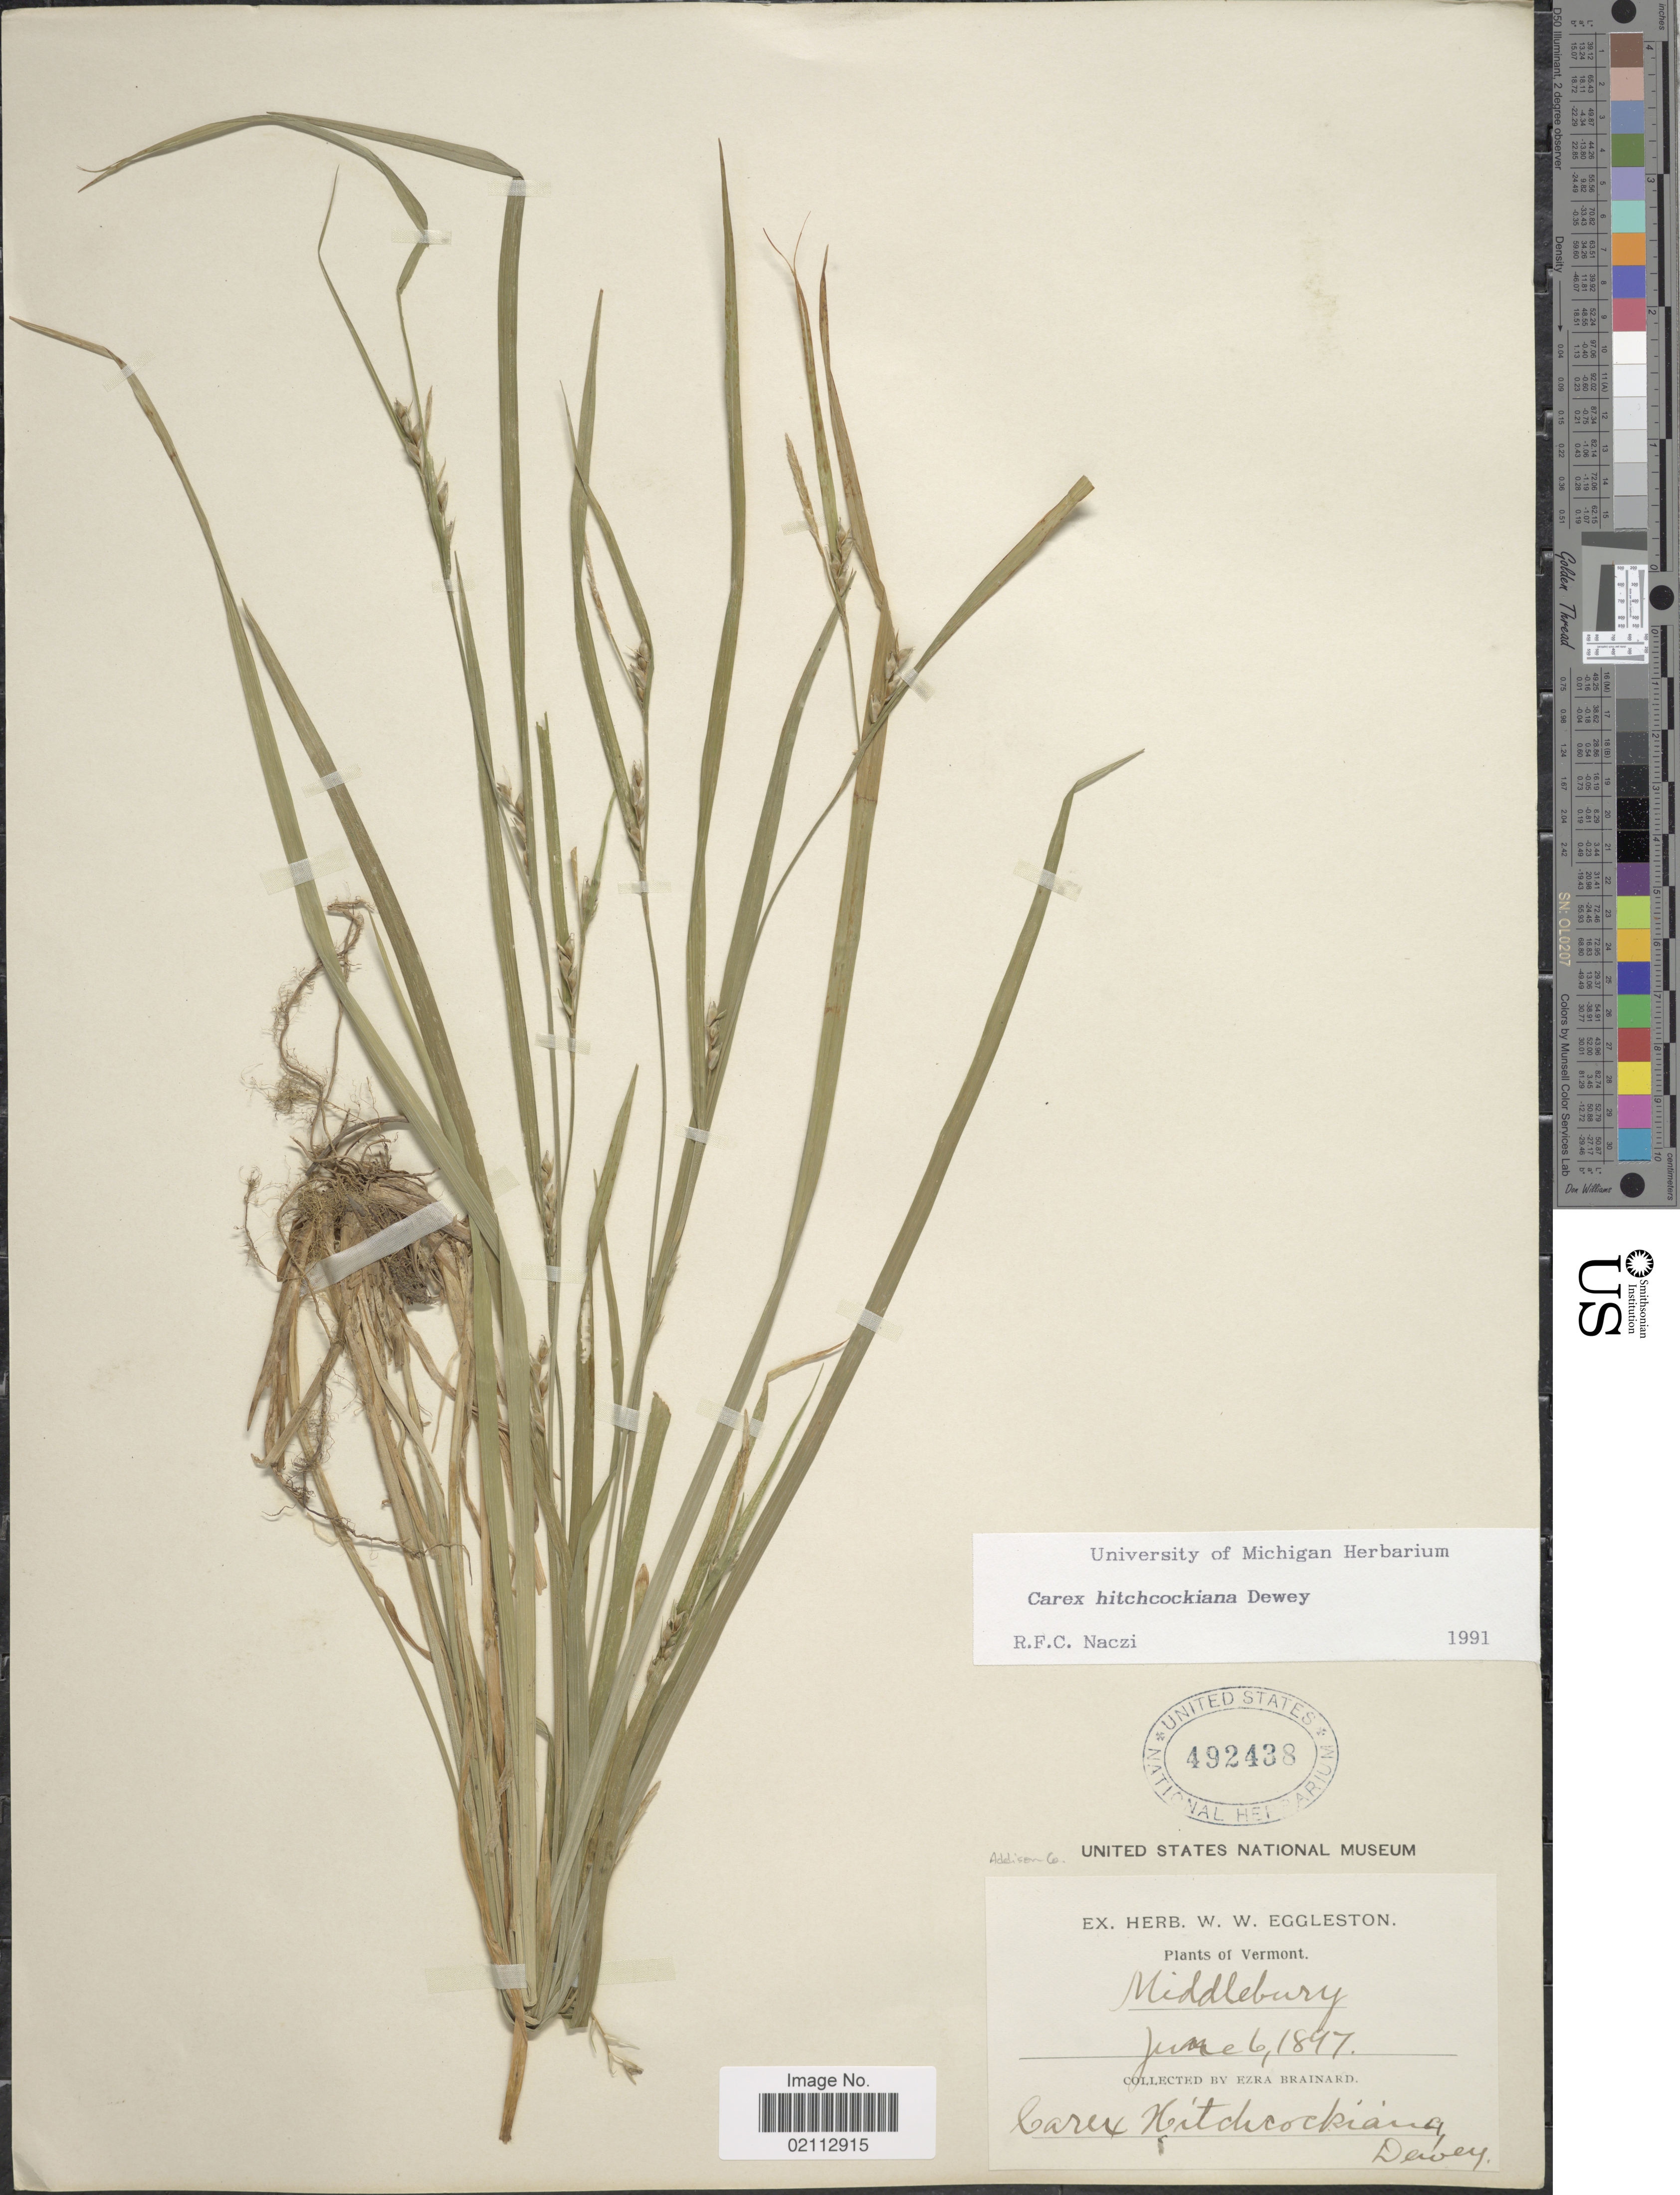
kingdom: Plantae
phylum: Tracheophyta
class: Liliopsida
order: Poales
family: Cyperaceae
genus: Carex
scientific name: Carex hitchcockiana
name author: Dewey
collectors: E. Brainard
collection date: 1897-06-06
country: United States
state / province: Vermont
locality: Middlebury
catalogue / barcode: US 492438